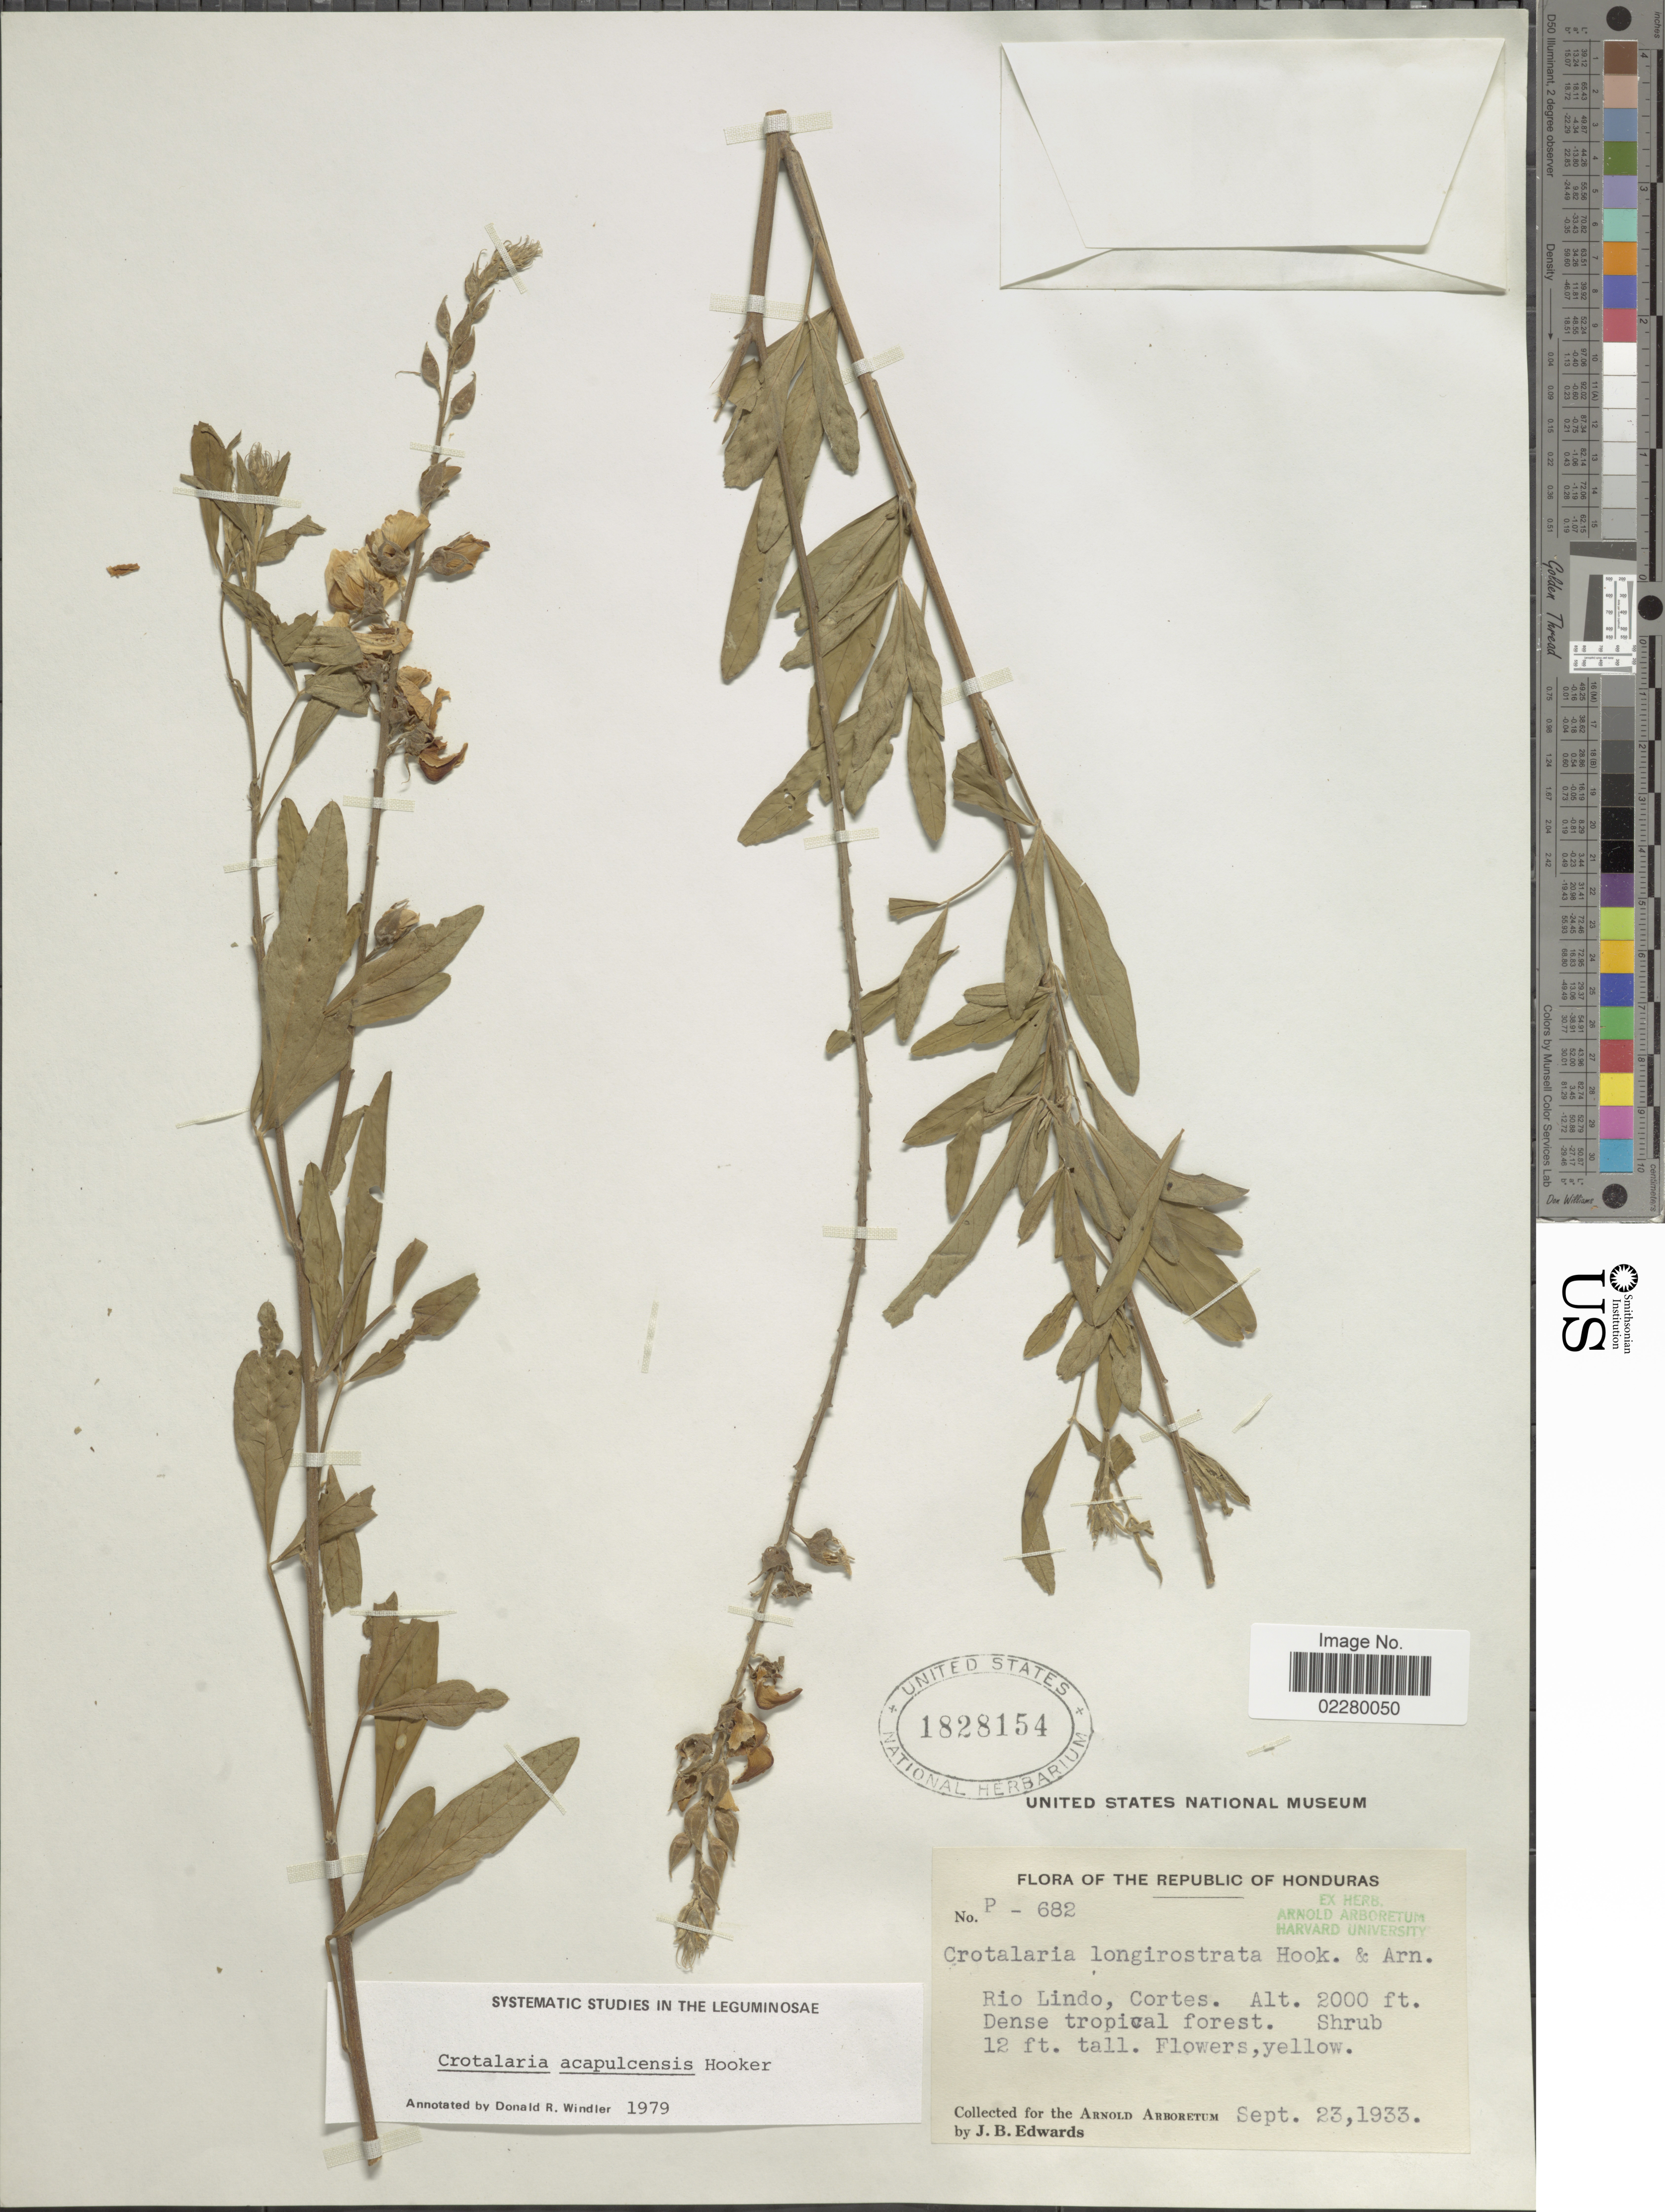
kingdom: Plantae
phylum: Tracheophyta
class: Magnoliopsida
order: Fabales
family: Fabaceae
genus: Crotalaria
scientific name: Crotalaria acapulcensis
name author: Hook. & Arn.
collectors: J. B. Edwards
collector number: P-682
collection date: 1933-09-23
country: Honduras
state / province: Cortés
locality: Republic of Honduras. Rio Lindo, Cortes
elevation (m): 610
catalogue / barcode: US 1828154